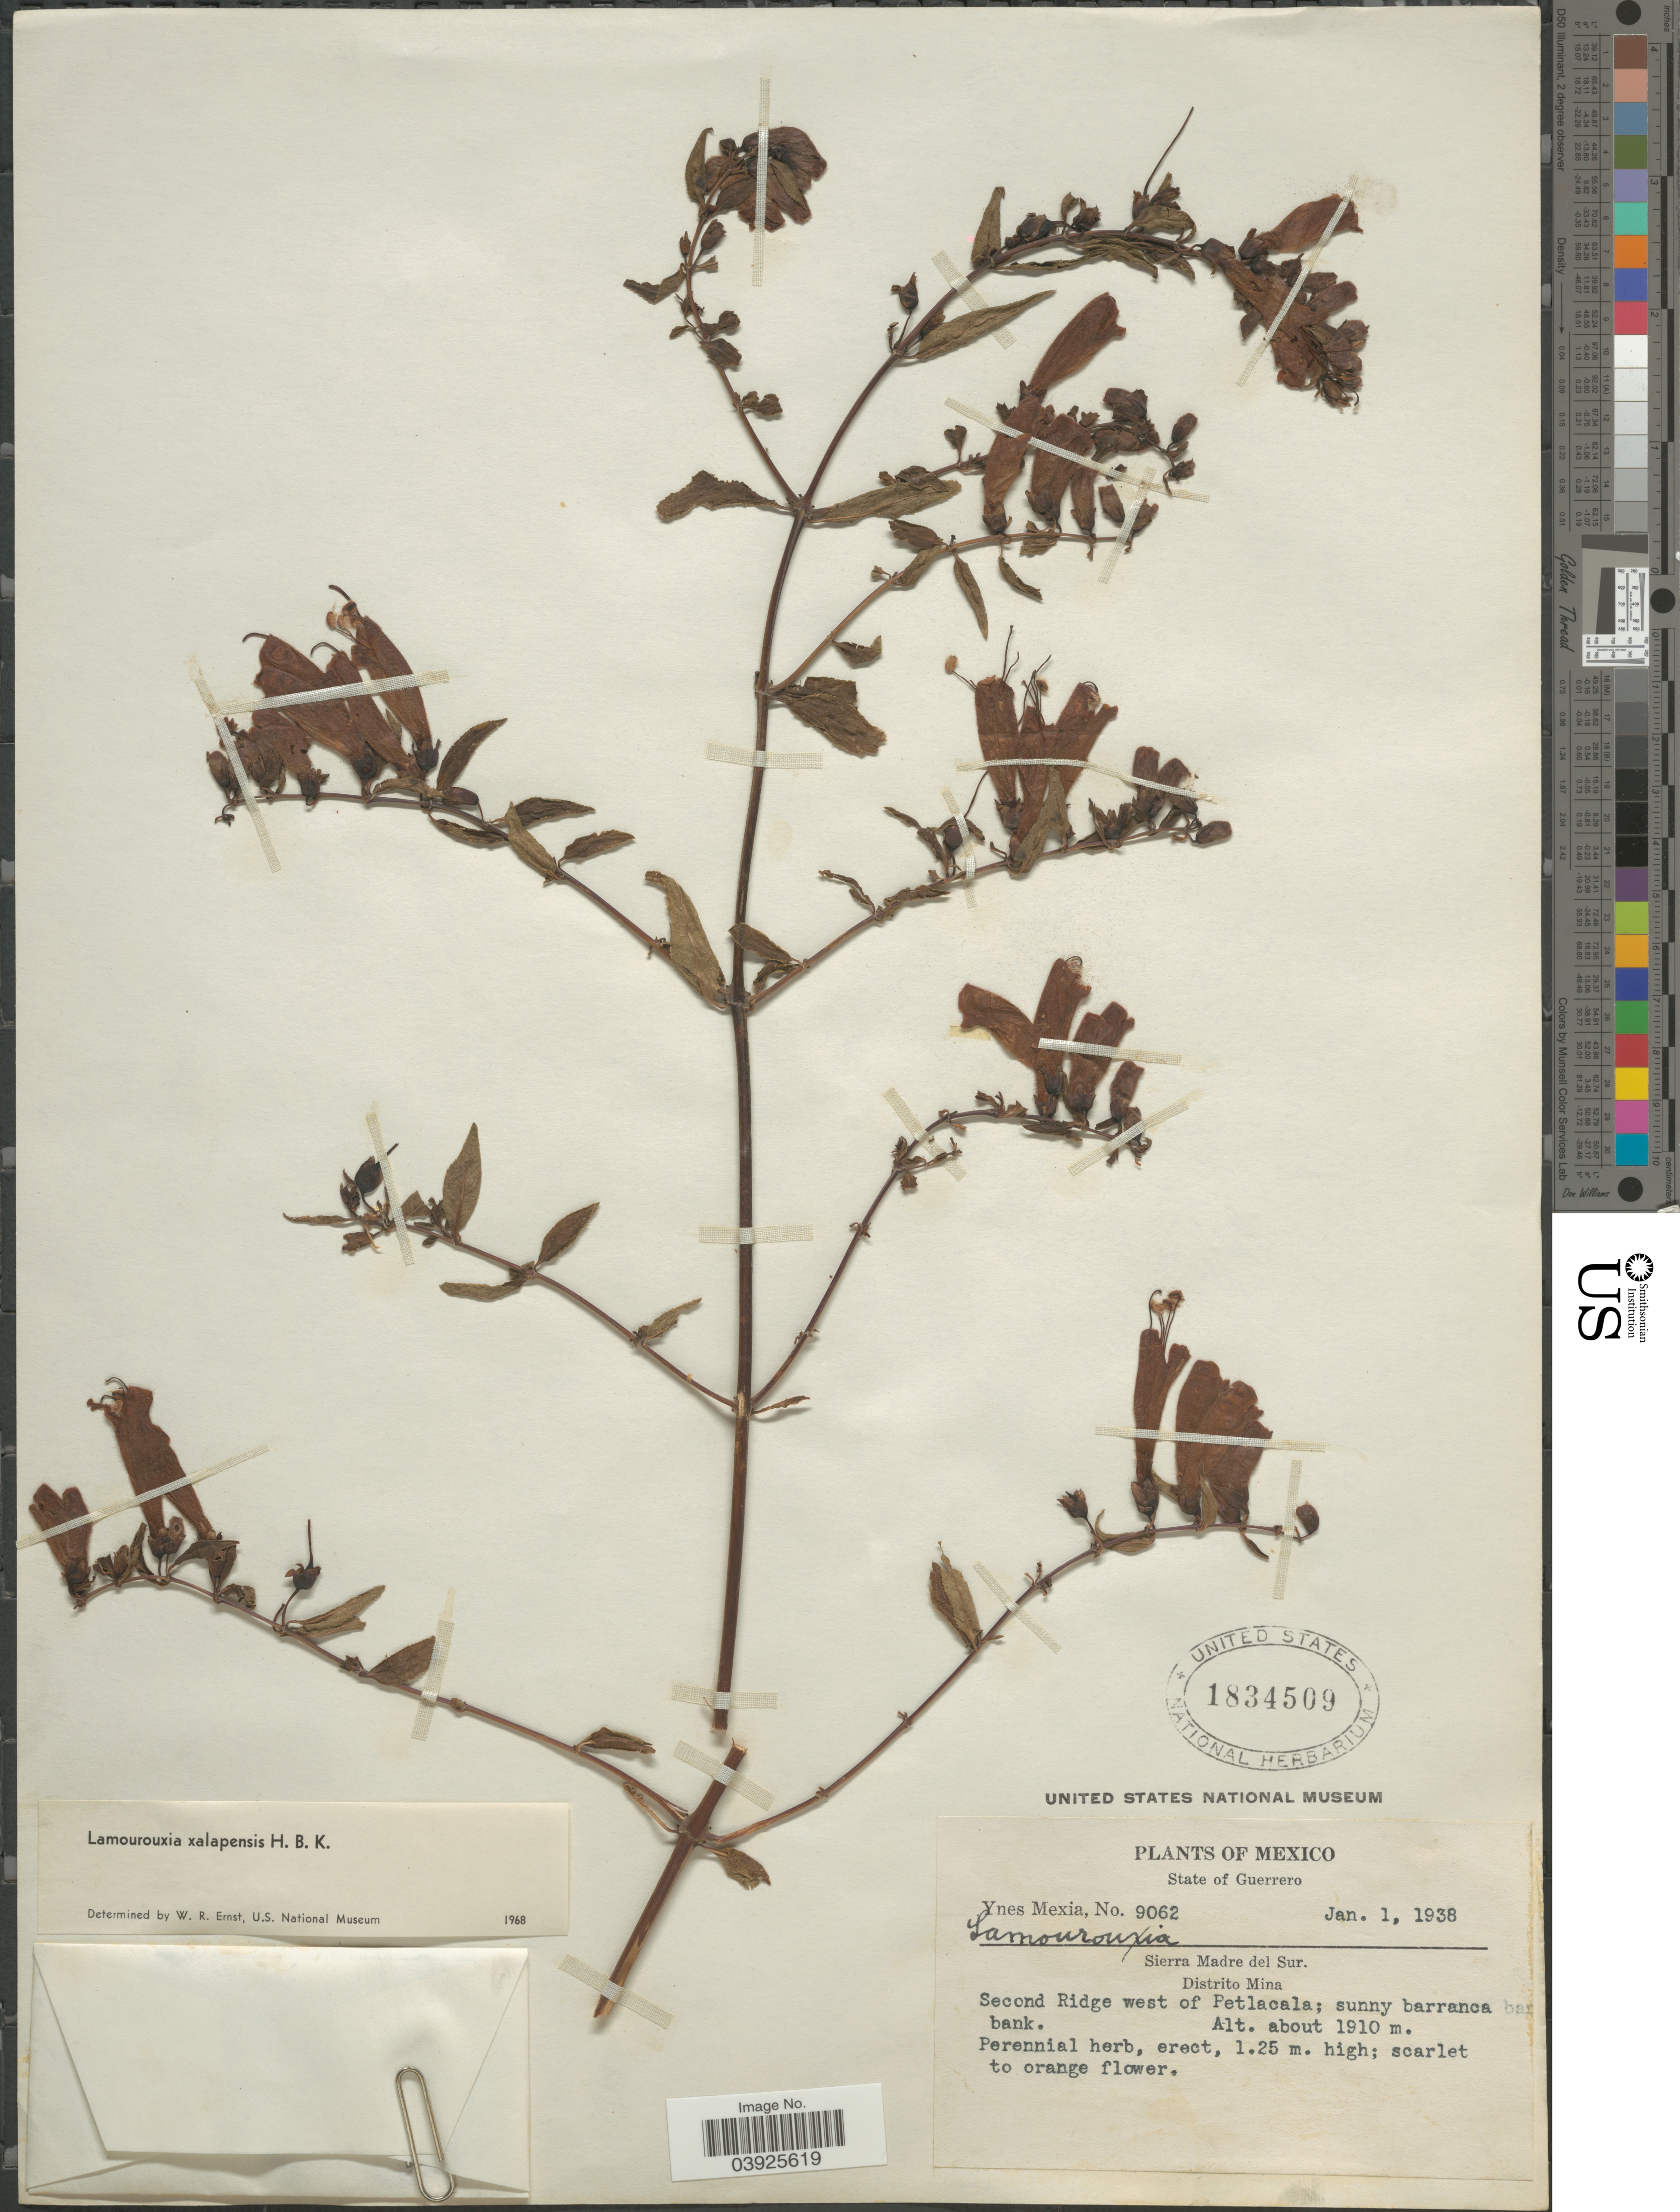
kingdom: Plantae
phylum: Tracheophyta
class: Magnoliopsida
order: Lamiales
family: Orobanchaceae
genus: Lamourouxia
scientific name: Lamourouxia xalapensis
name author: Kunth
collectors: Y. Mexia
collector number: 9062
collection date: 1938-01-01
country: Mexico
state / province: Guerrero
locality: Sierra Madre del Sur. Distrito Mina. Second Ridge west of Petlacala.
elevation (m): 1910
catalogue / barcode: US 1834509